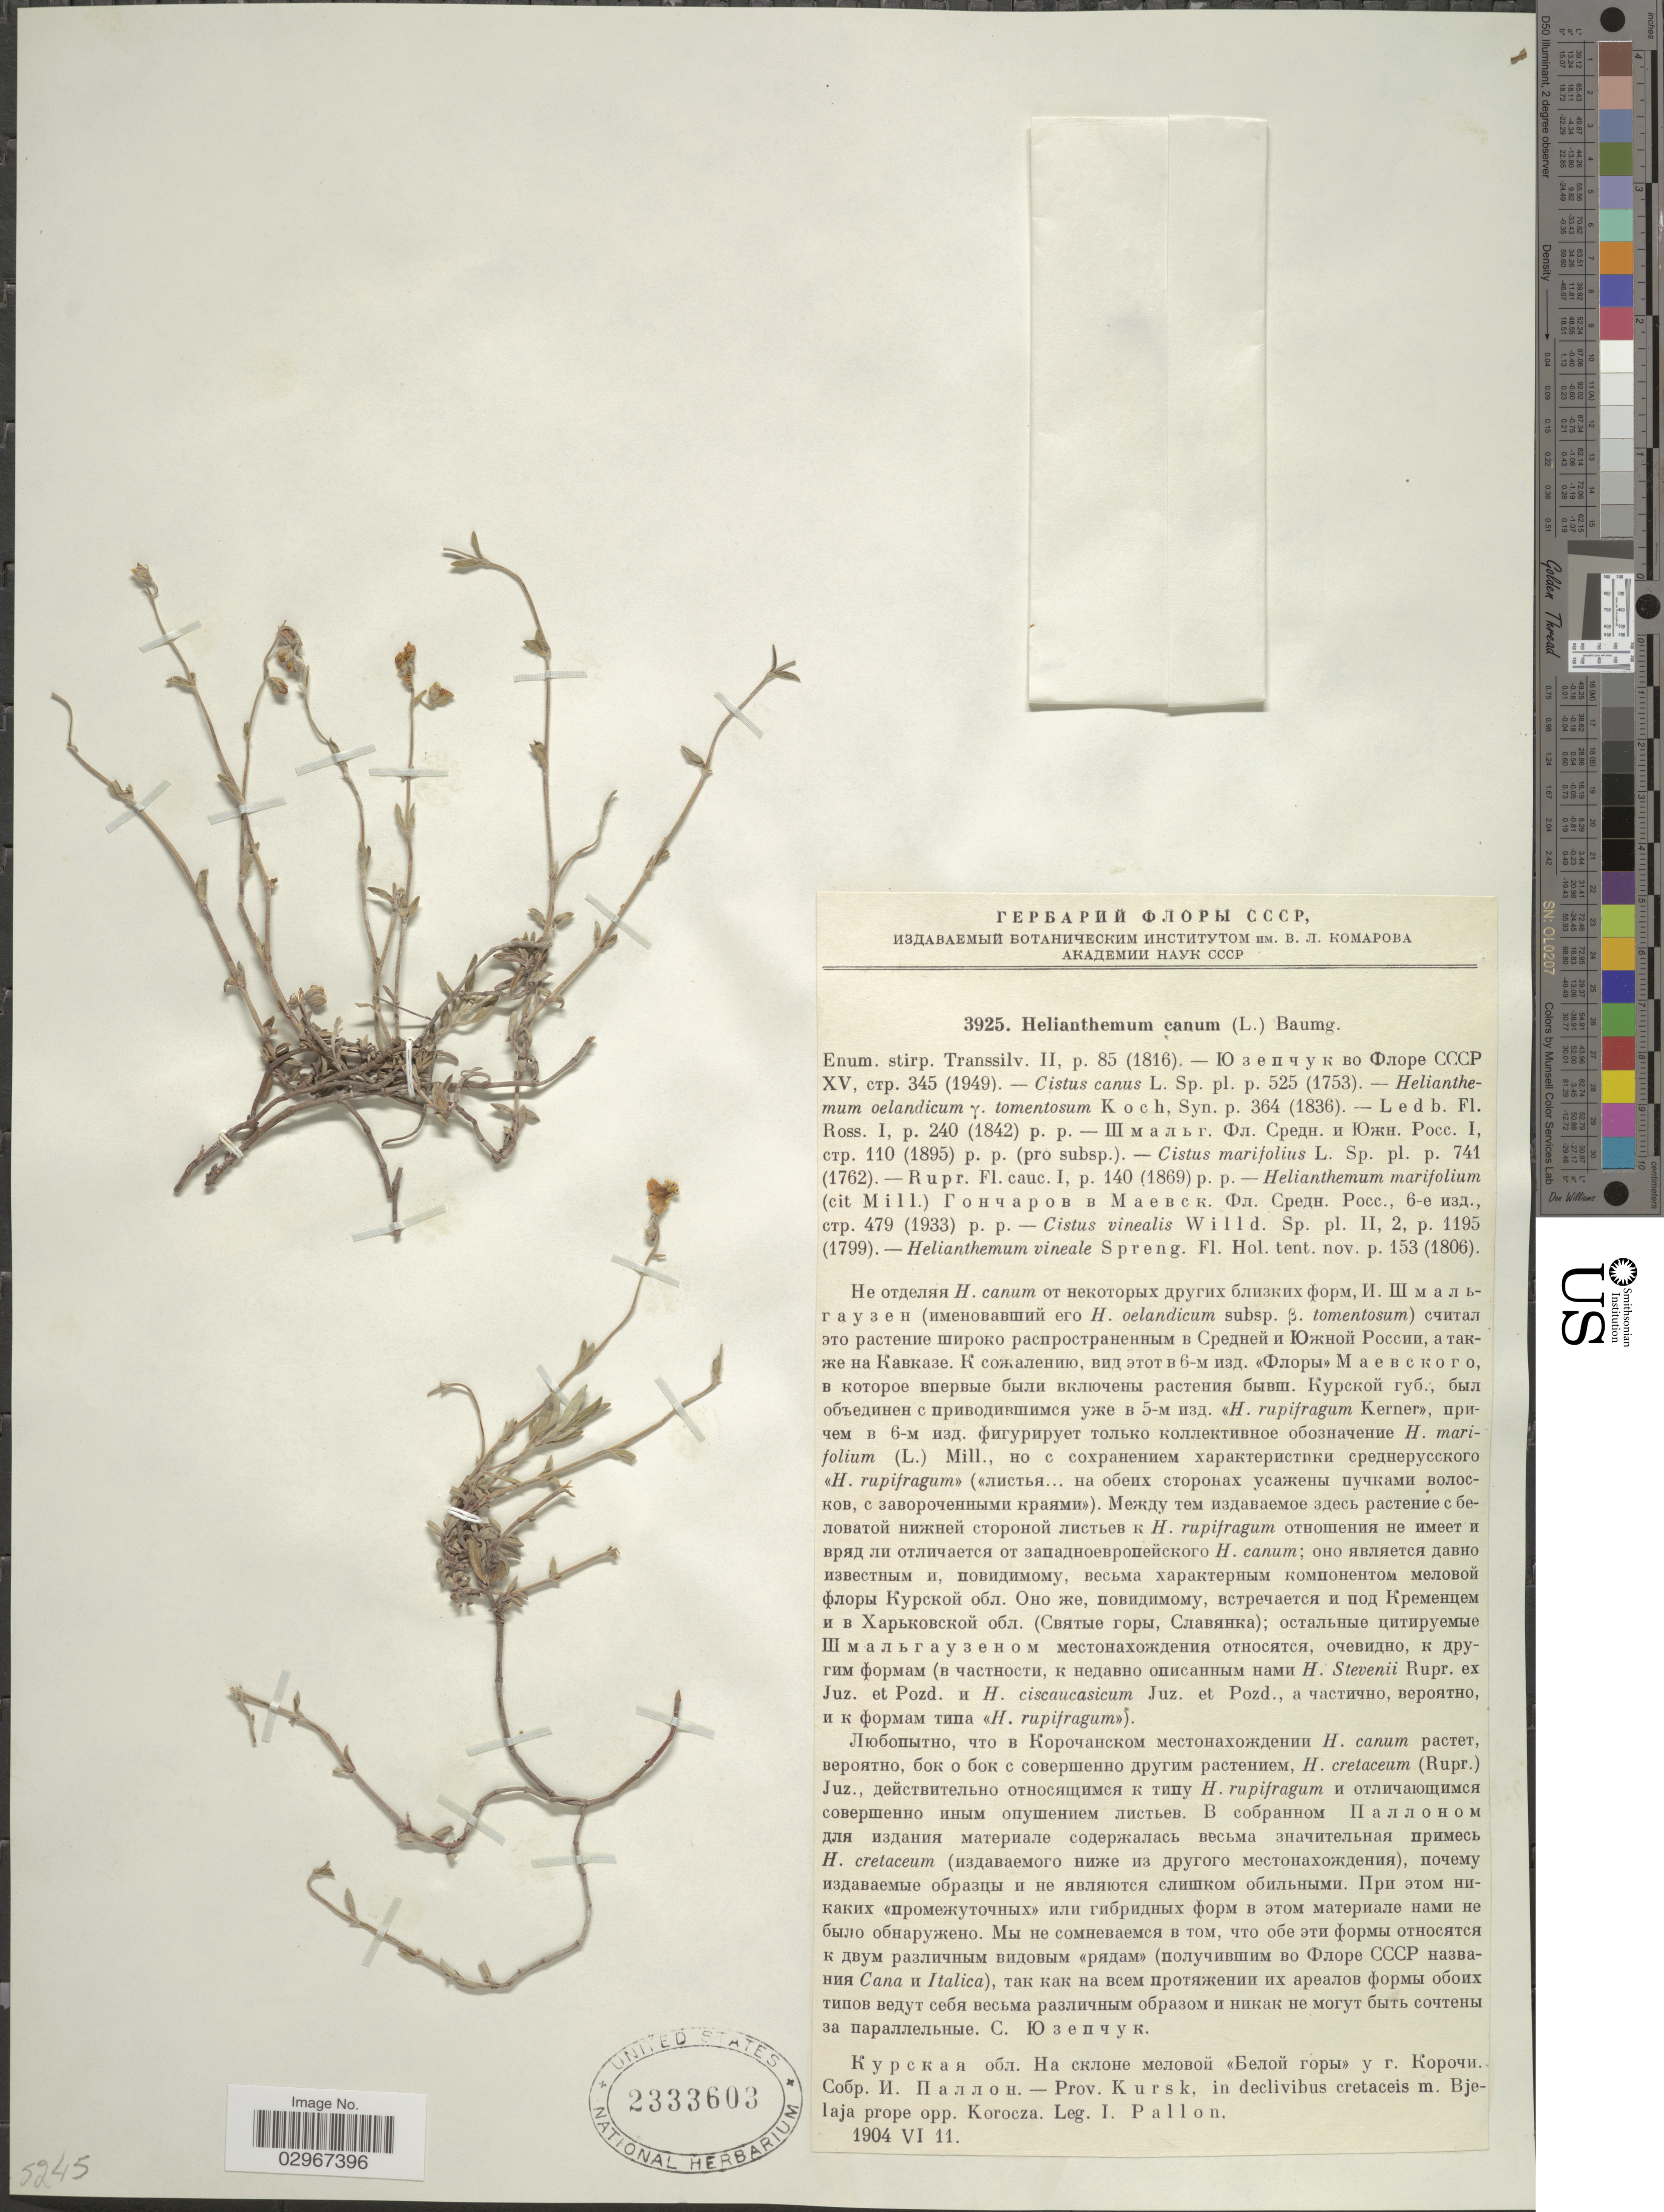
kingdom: Plantae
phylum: Tracheophyta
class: Magnoliopsida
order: Malvales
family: Cistaceae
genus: Helianthemum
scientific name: Helianthemum canum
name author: (L.) Hornem.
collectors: I. Pallon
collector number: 3925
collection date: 1904-06-11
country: Russian Federation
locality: Prov. Kursk, in declivibus cretaceis m. Bjelaja prope opp. Korocza.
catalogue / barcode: US 2333603